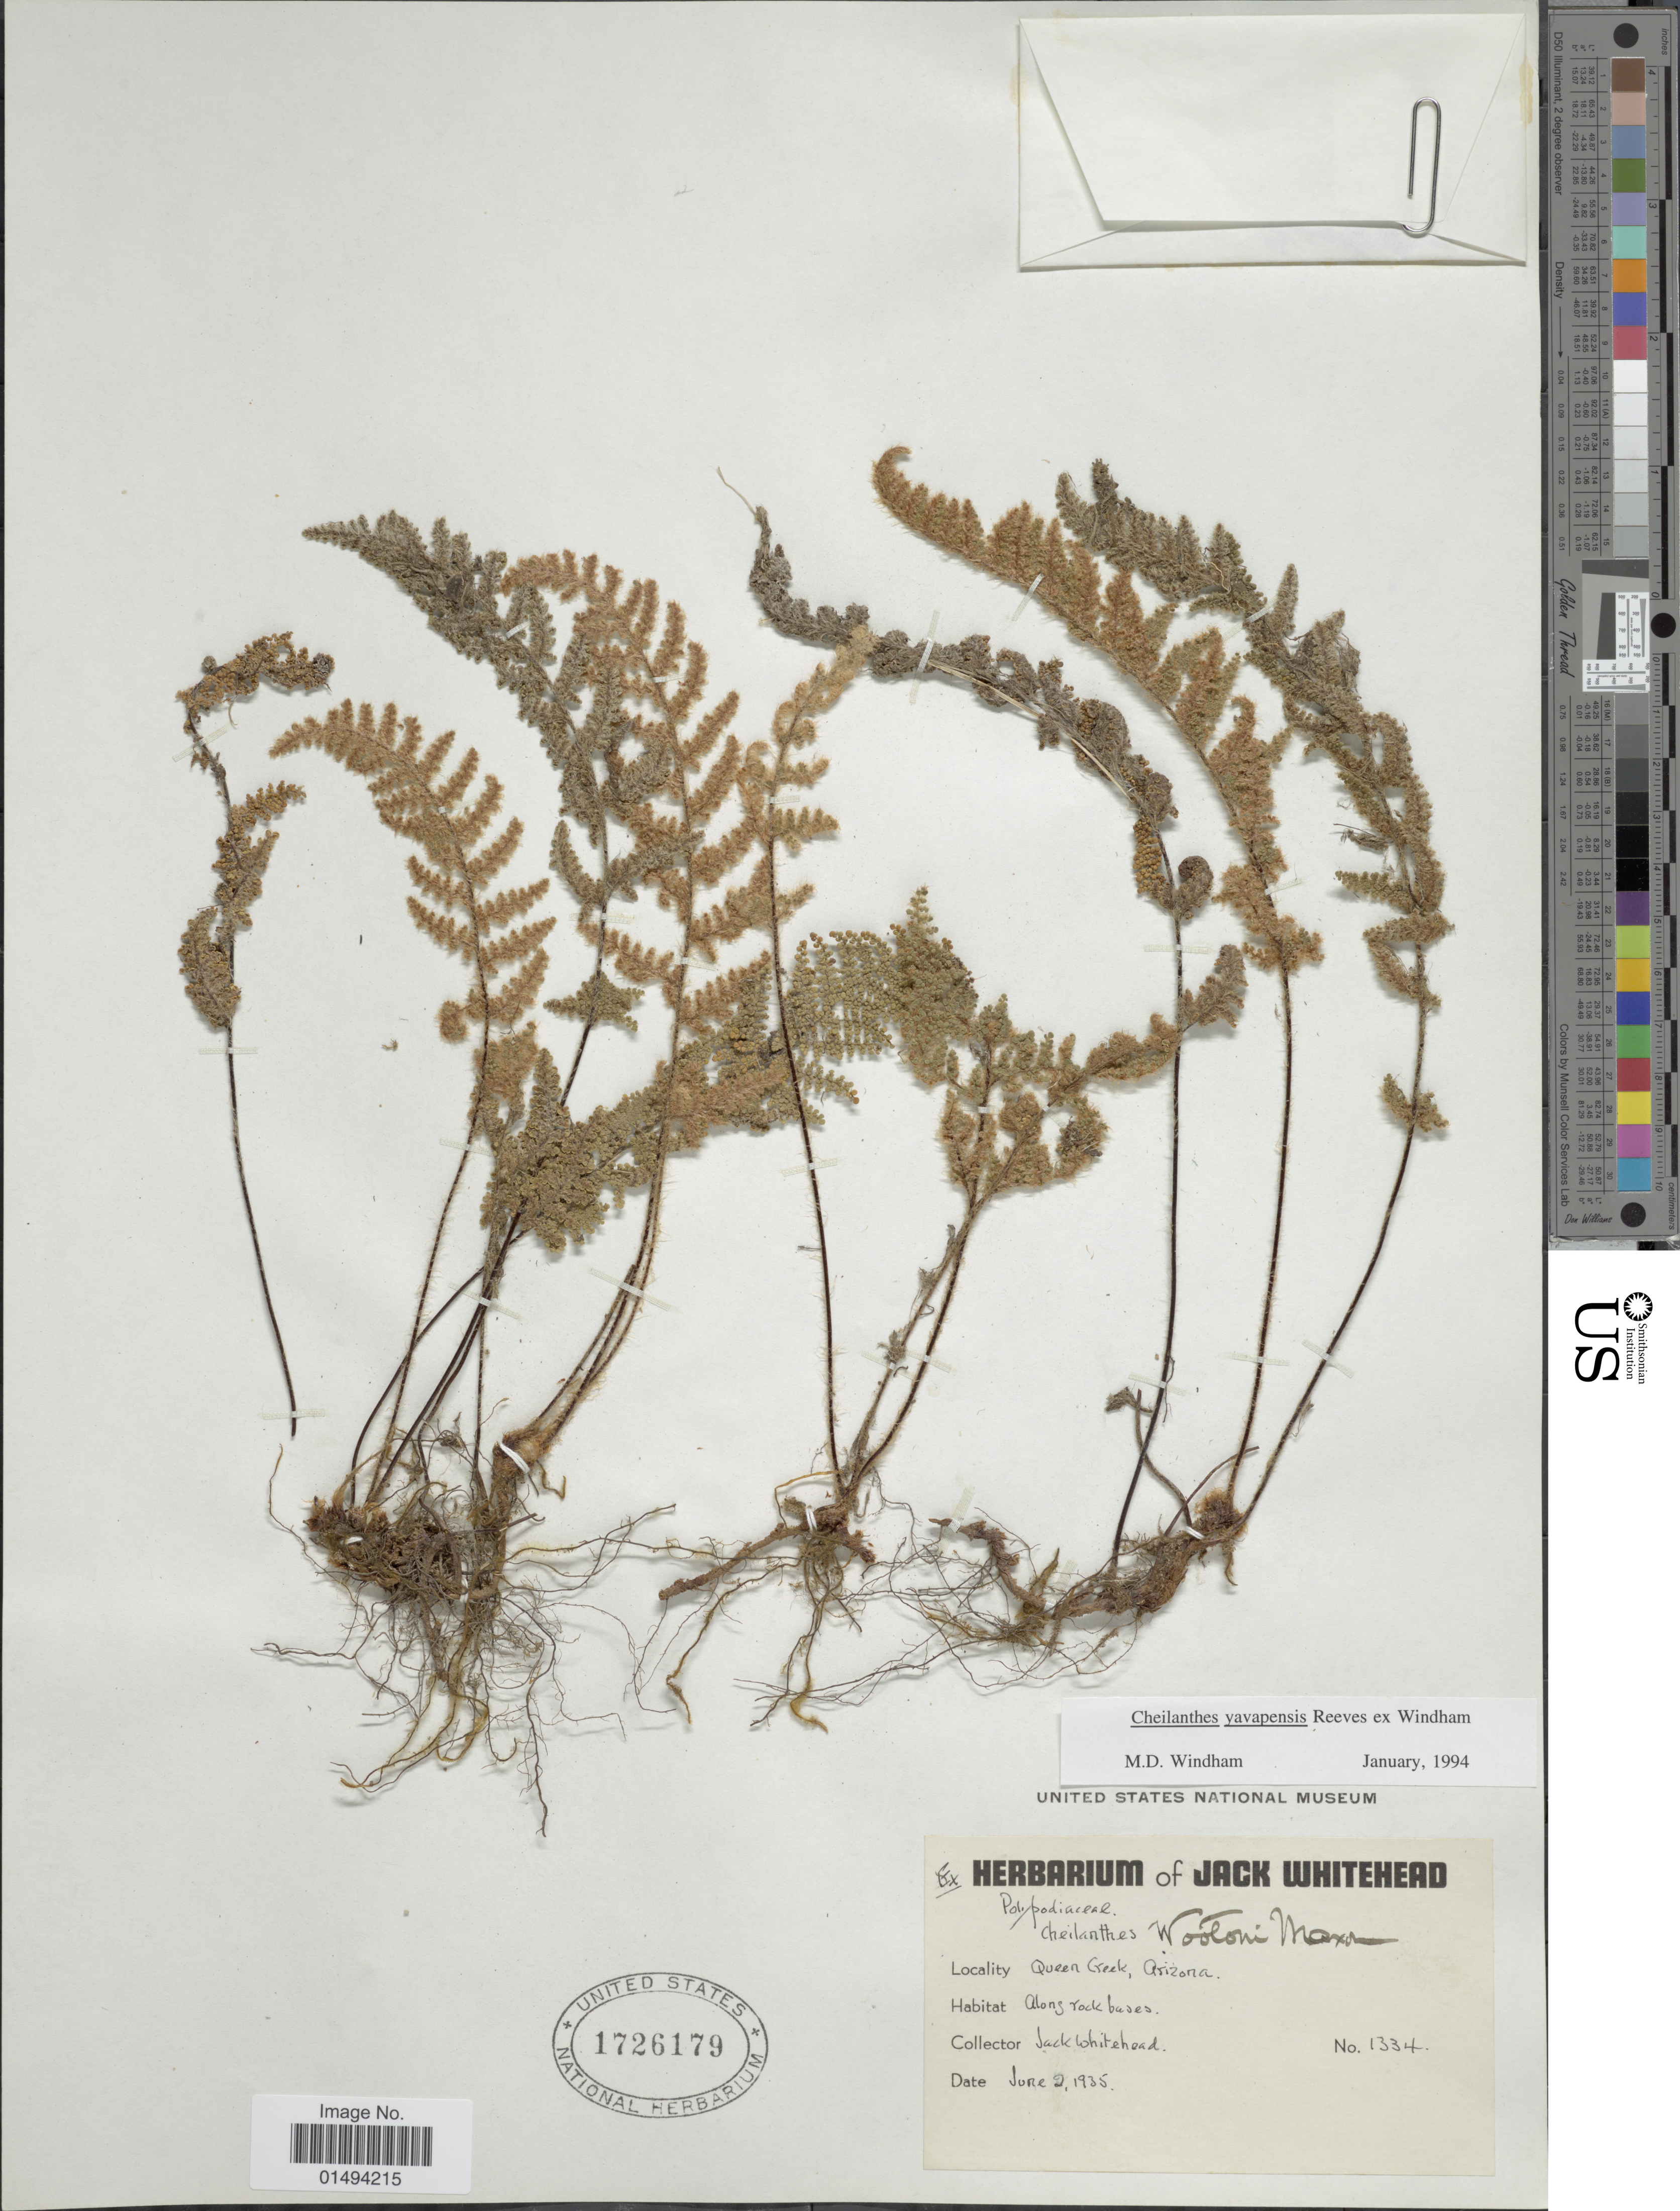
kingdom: Plantae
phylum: Tracheophyta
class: Polypodiopsida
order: Polypodiales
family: Pteridaceae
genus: Myriopteris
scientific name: Myriopteris yavapensis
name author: (T. Reeves ex Windham) Grusz & Windham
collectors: J. Whitehead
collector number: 1334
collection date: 1935-06-02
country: United States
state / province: Arizona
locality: Queen Creek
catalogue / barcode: US 1726179